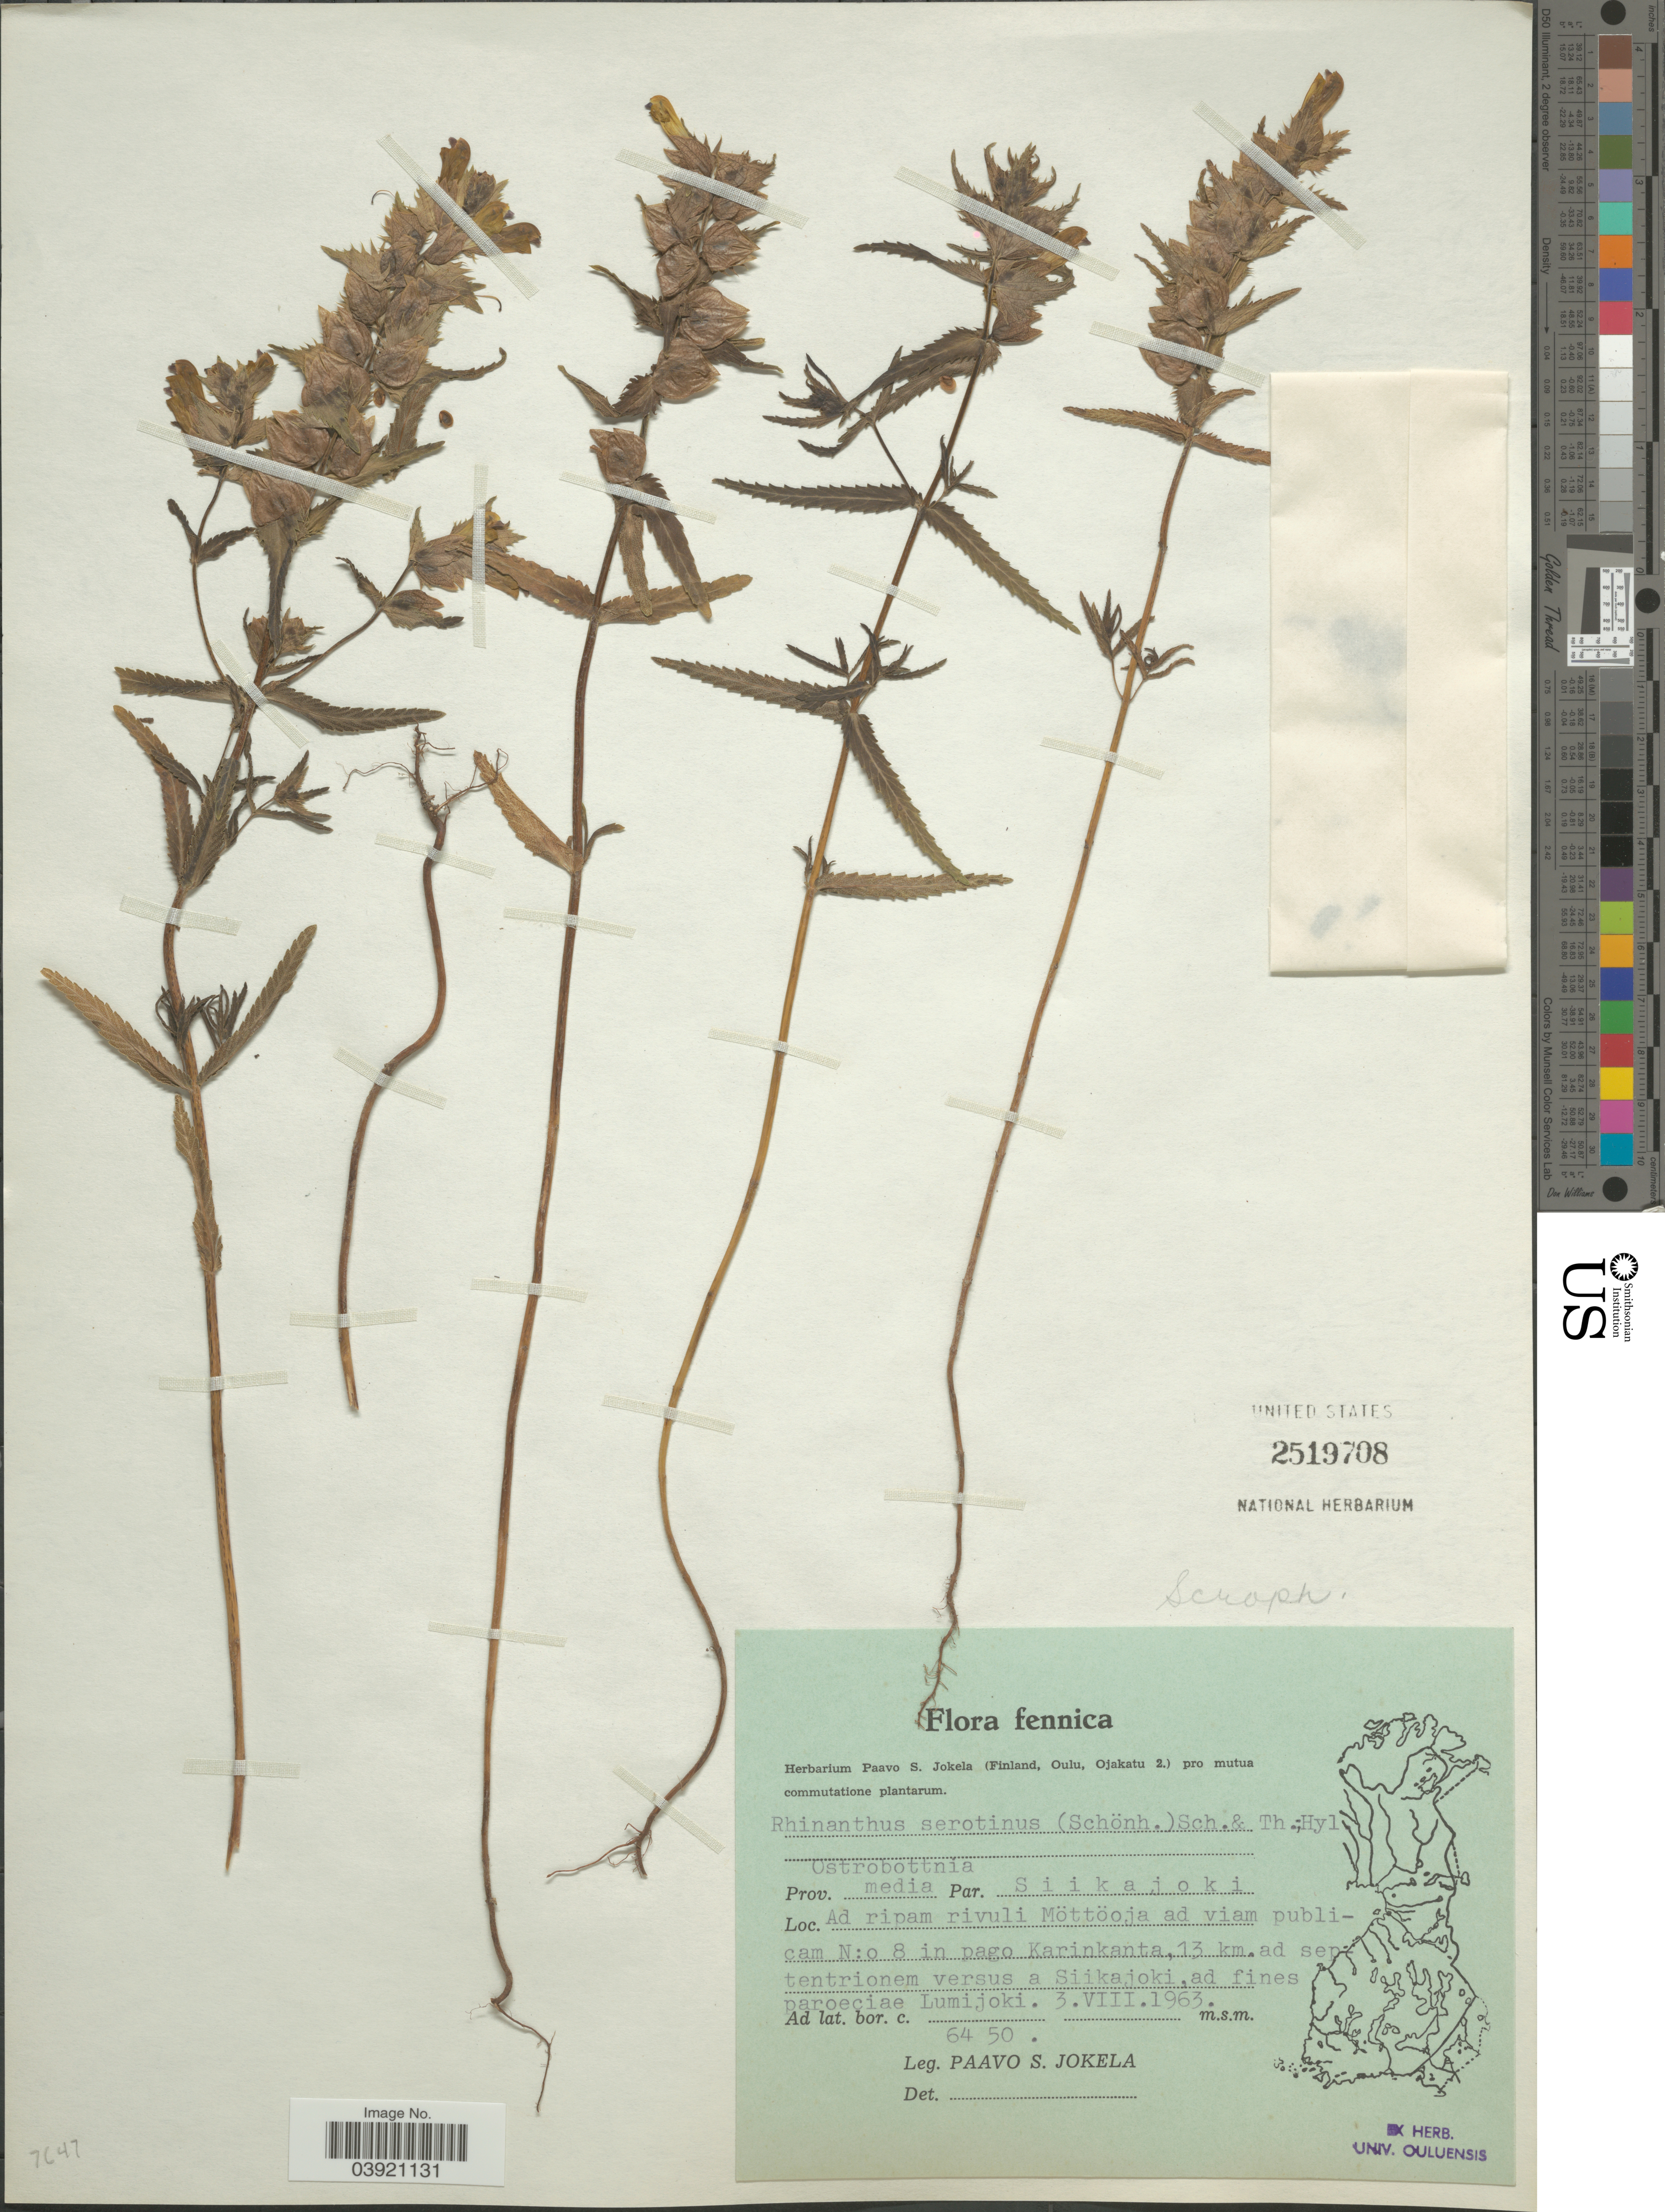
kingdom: Plantae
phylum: Tracheophyta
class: Magnoliopsida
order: Lamiales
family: Orobanchaceae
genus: Rhinanthus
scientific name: Rhinanthus serotinus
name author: (Schönh.) Oborny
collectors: P. Jokela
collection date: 1963-08-03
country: Finland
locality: Fennica. Prov. Ostrobottnia media. Par. Siikajoki. Ad ripam rivuli Möttöoja ad viam publicam N:o 8 in pago Karinkanta, 13 km.ad septentrionem versus a Siikajoki, ad fines paroeciae Lumijoki.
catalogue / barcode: US 2519708